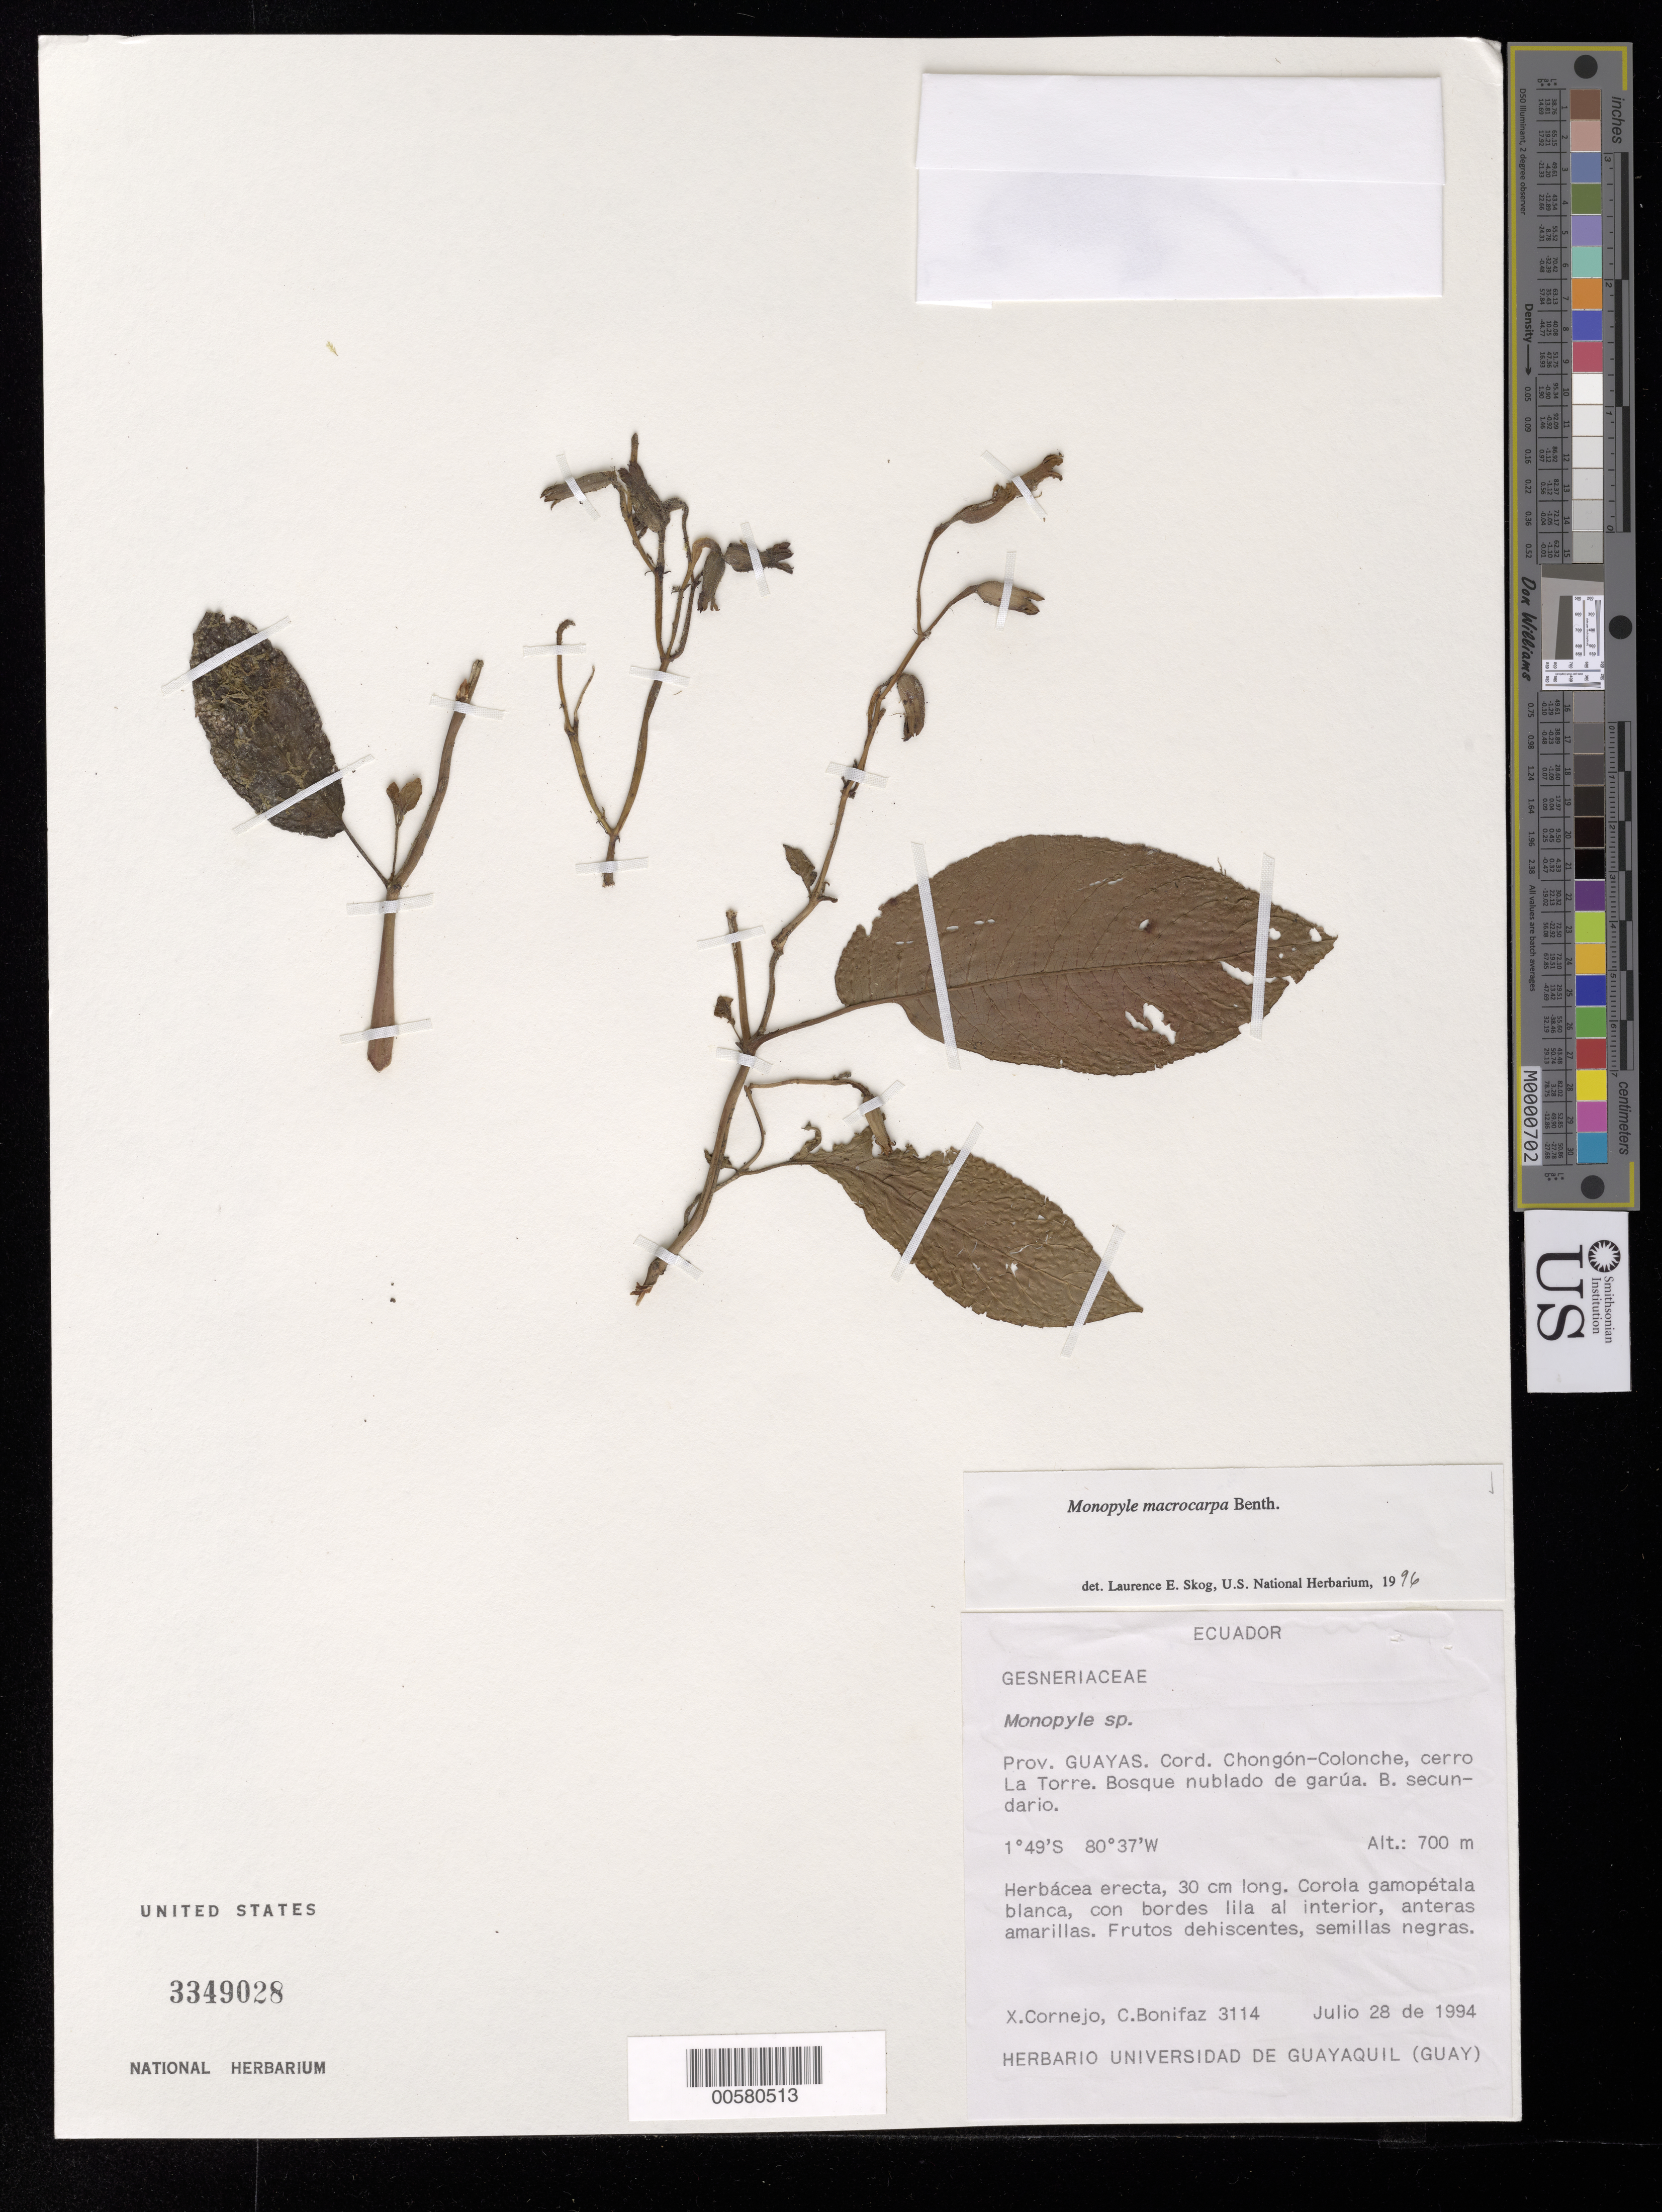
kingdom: Plantae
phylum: Tracheophyta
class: Magnoliopsida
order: Lamiales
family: Gesneriaceae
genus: Monopyle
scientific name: Monopyle macrocarpa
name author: Benth.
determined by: Skog, Laurence E.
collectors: X. F. Cornejo & C. Bonifaz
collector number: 3114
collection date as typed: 28 Jul 1994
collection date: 1994-07-28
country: Ecuador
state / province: Guayas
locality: Cordillera Chongón-Colonche, cerro La Torre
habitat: Bosque nublado de garúa; bosque secundario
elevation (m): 700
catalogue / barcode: US 3349028